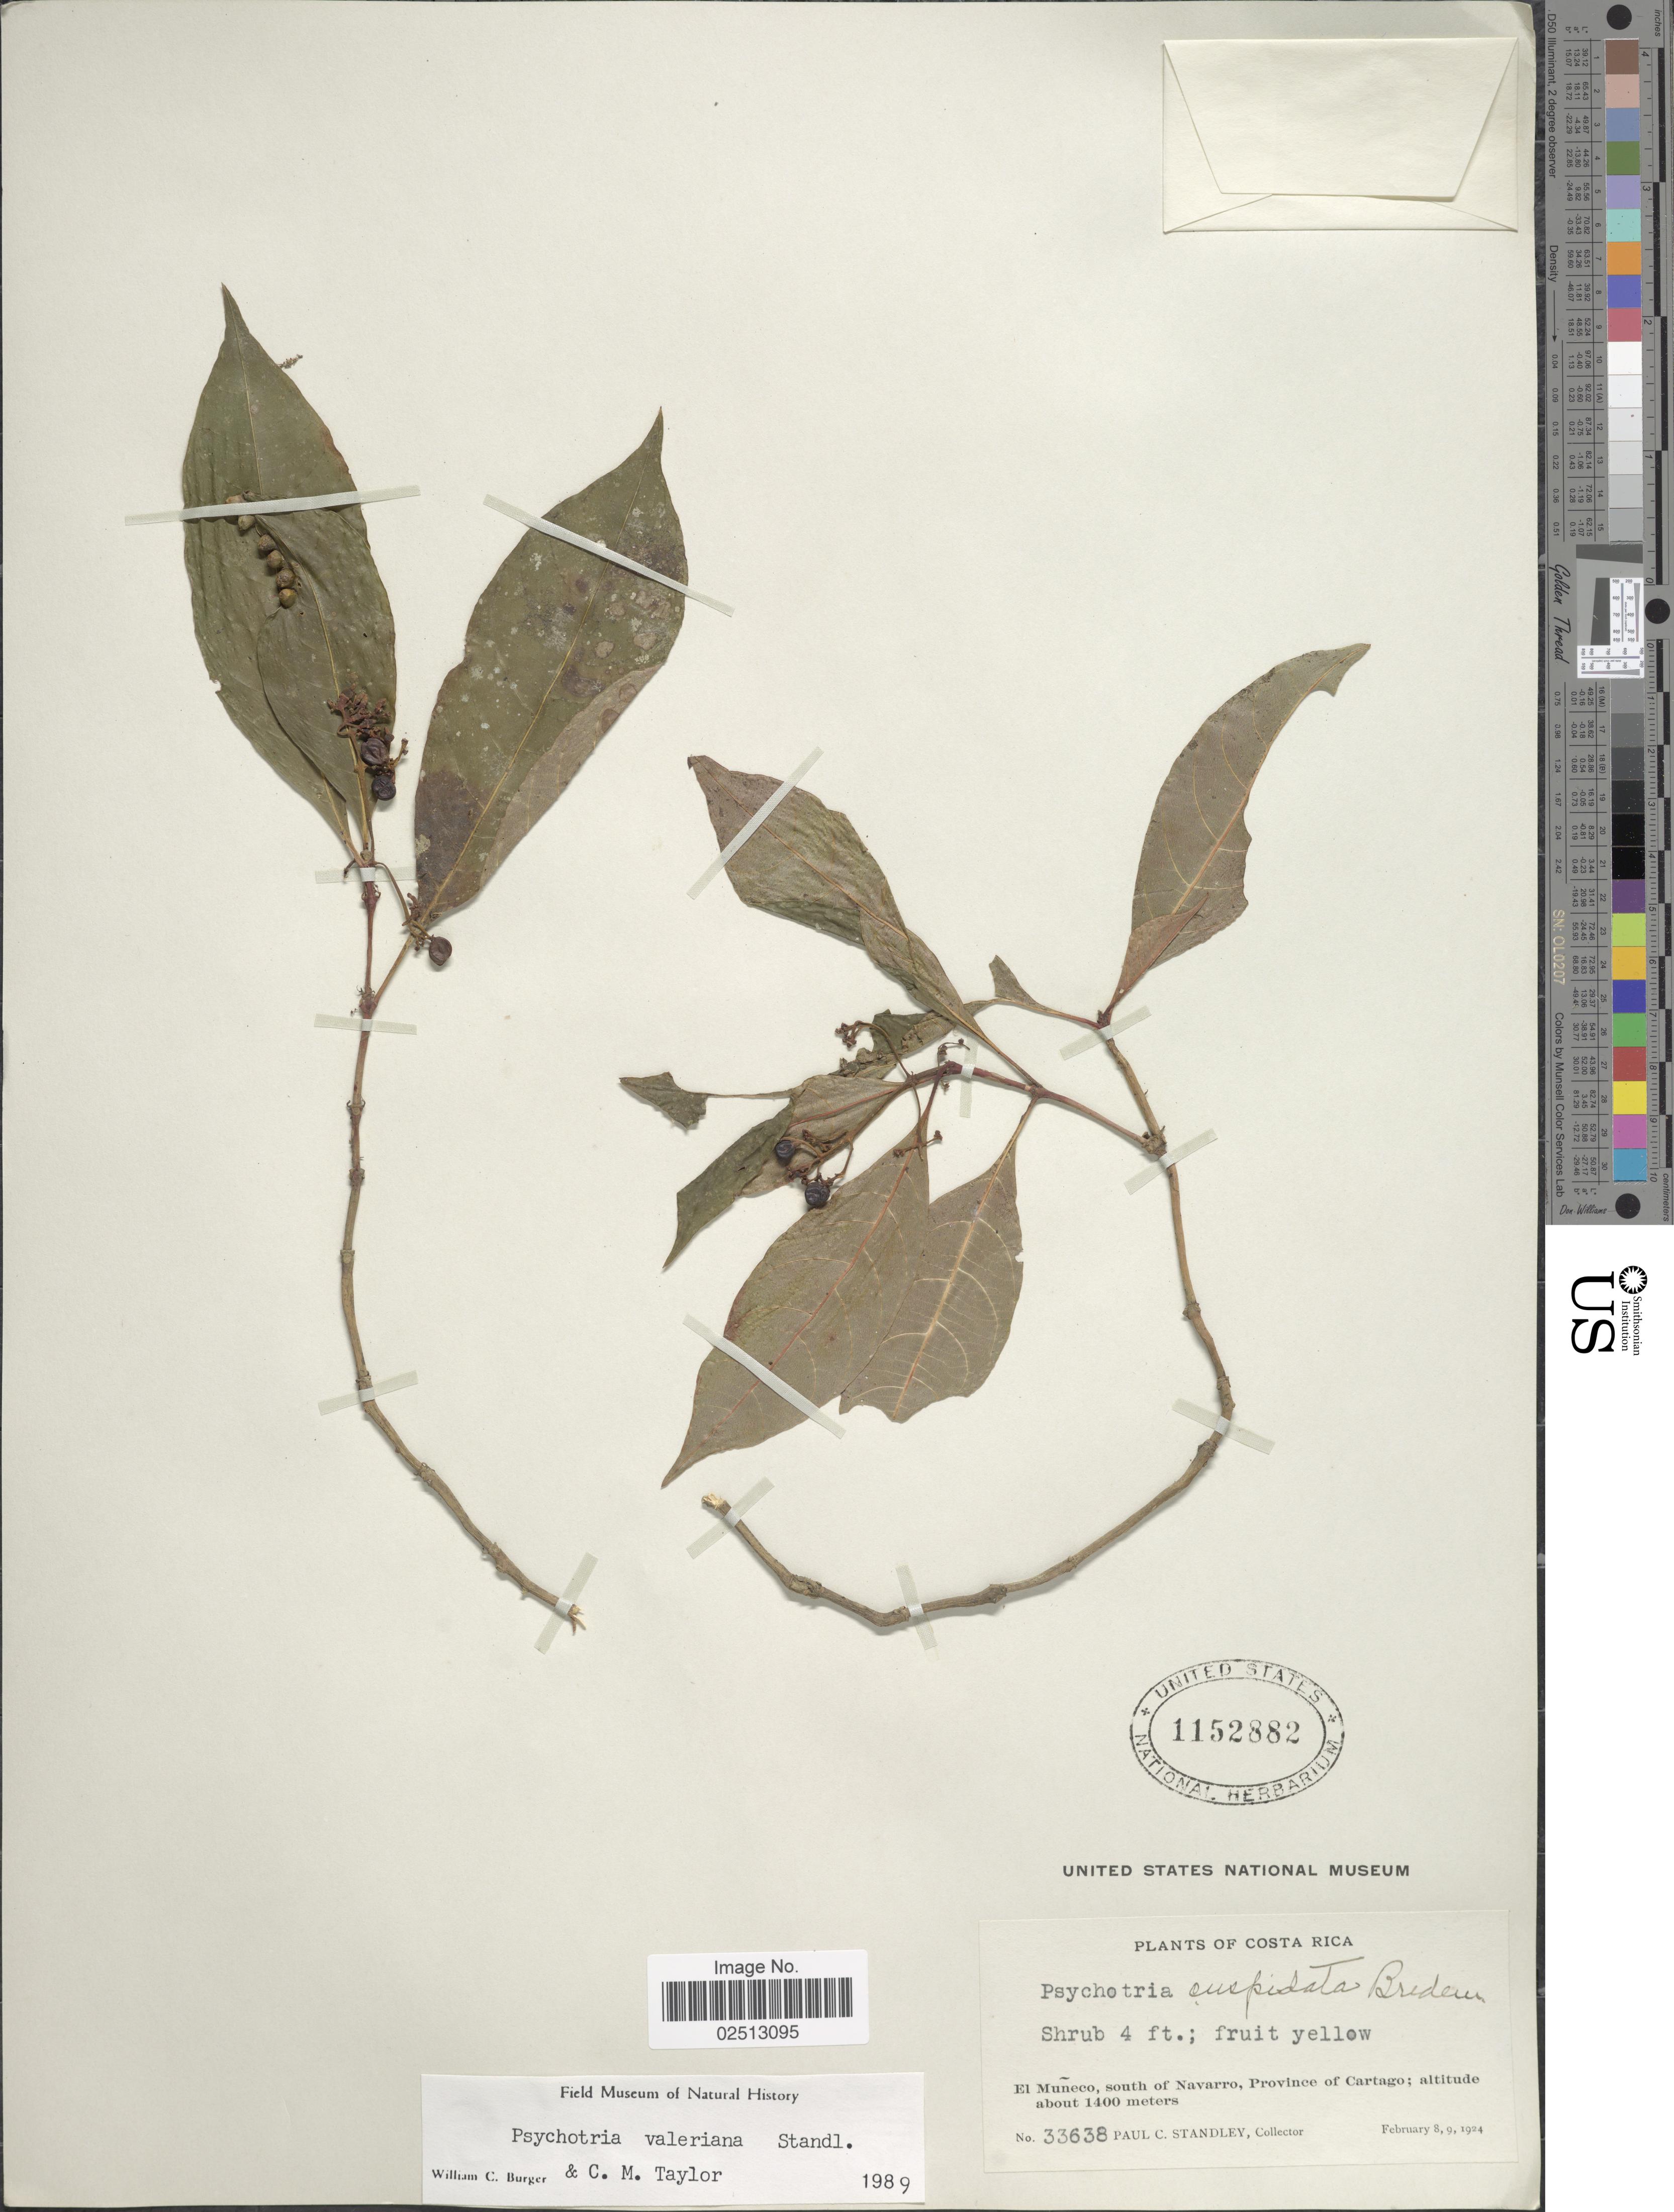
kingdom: Plantae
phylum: Tracheophyta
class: Magnoliopsida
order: Gentianales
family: Rubiaceae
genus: Psychotria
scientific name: Psychotria valeriana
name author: Standl.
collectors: P. C. Standley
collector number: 33638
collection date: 1924-02-08/1924-02-09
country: Costa Rica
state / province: Cartago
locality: El Muneco, south of Navarro, Province of Cartago.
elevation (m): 1400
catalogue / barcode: US 1152882